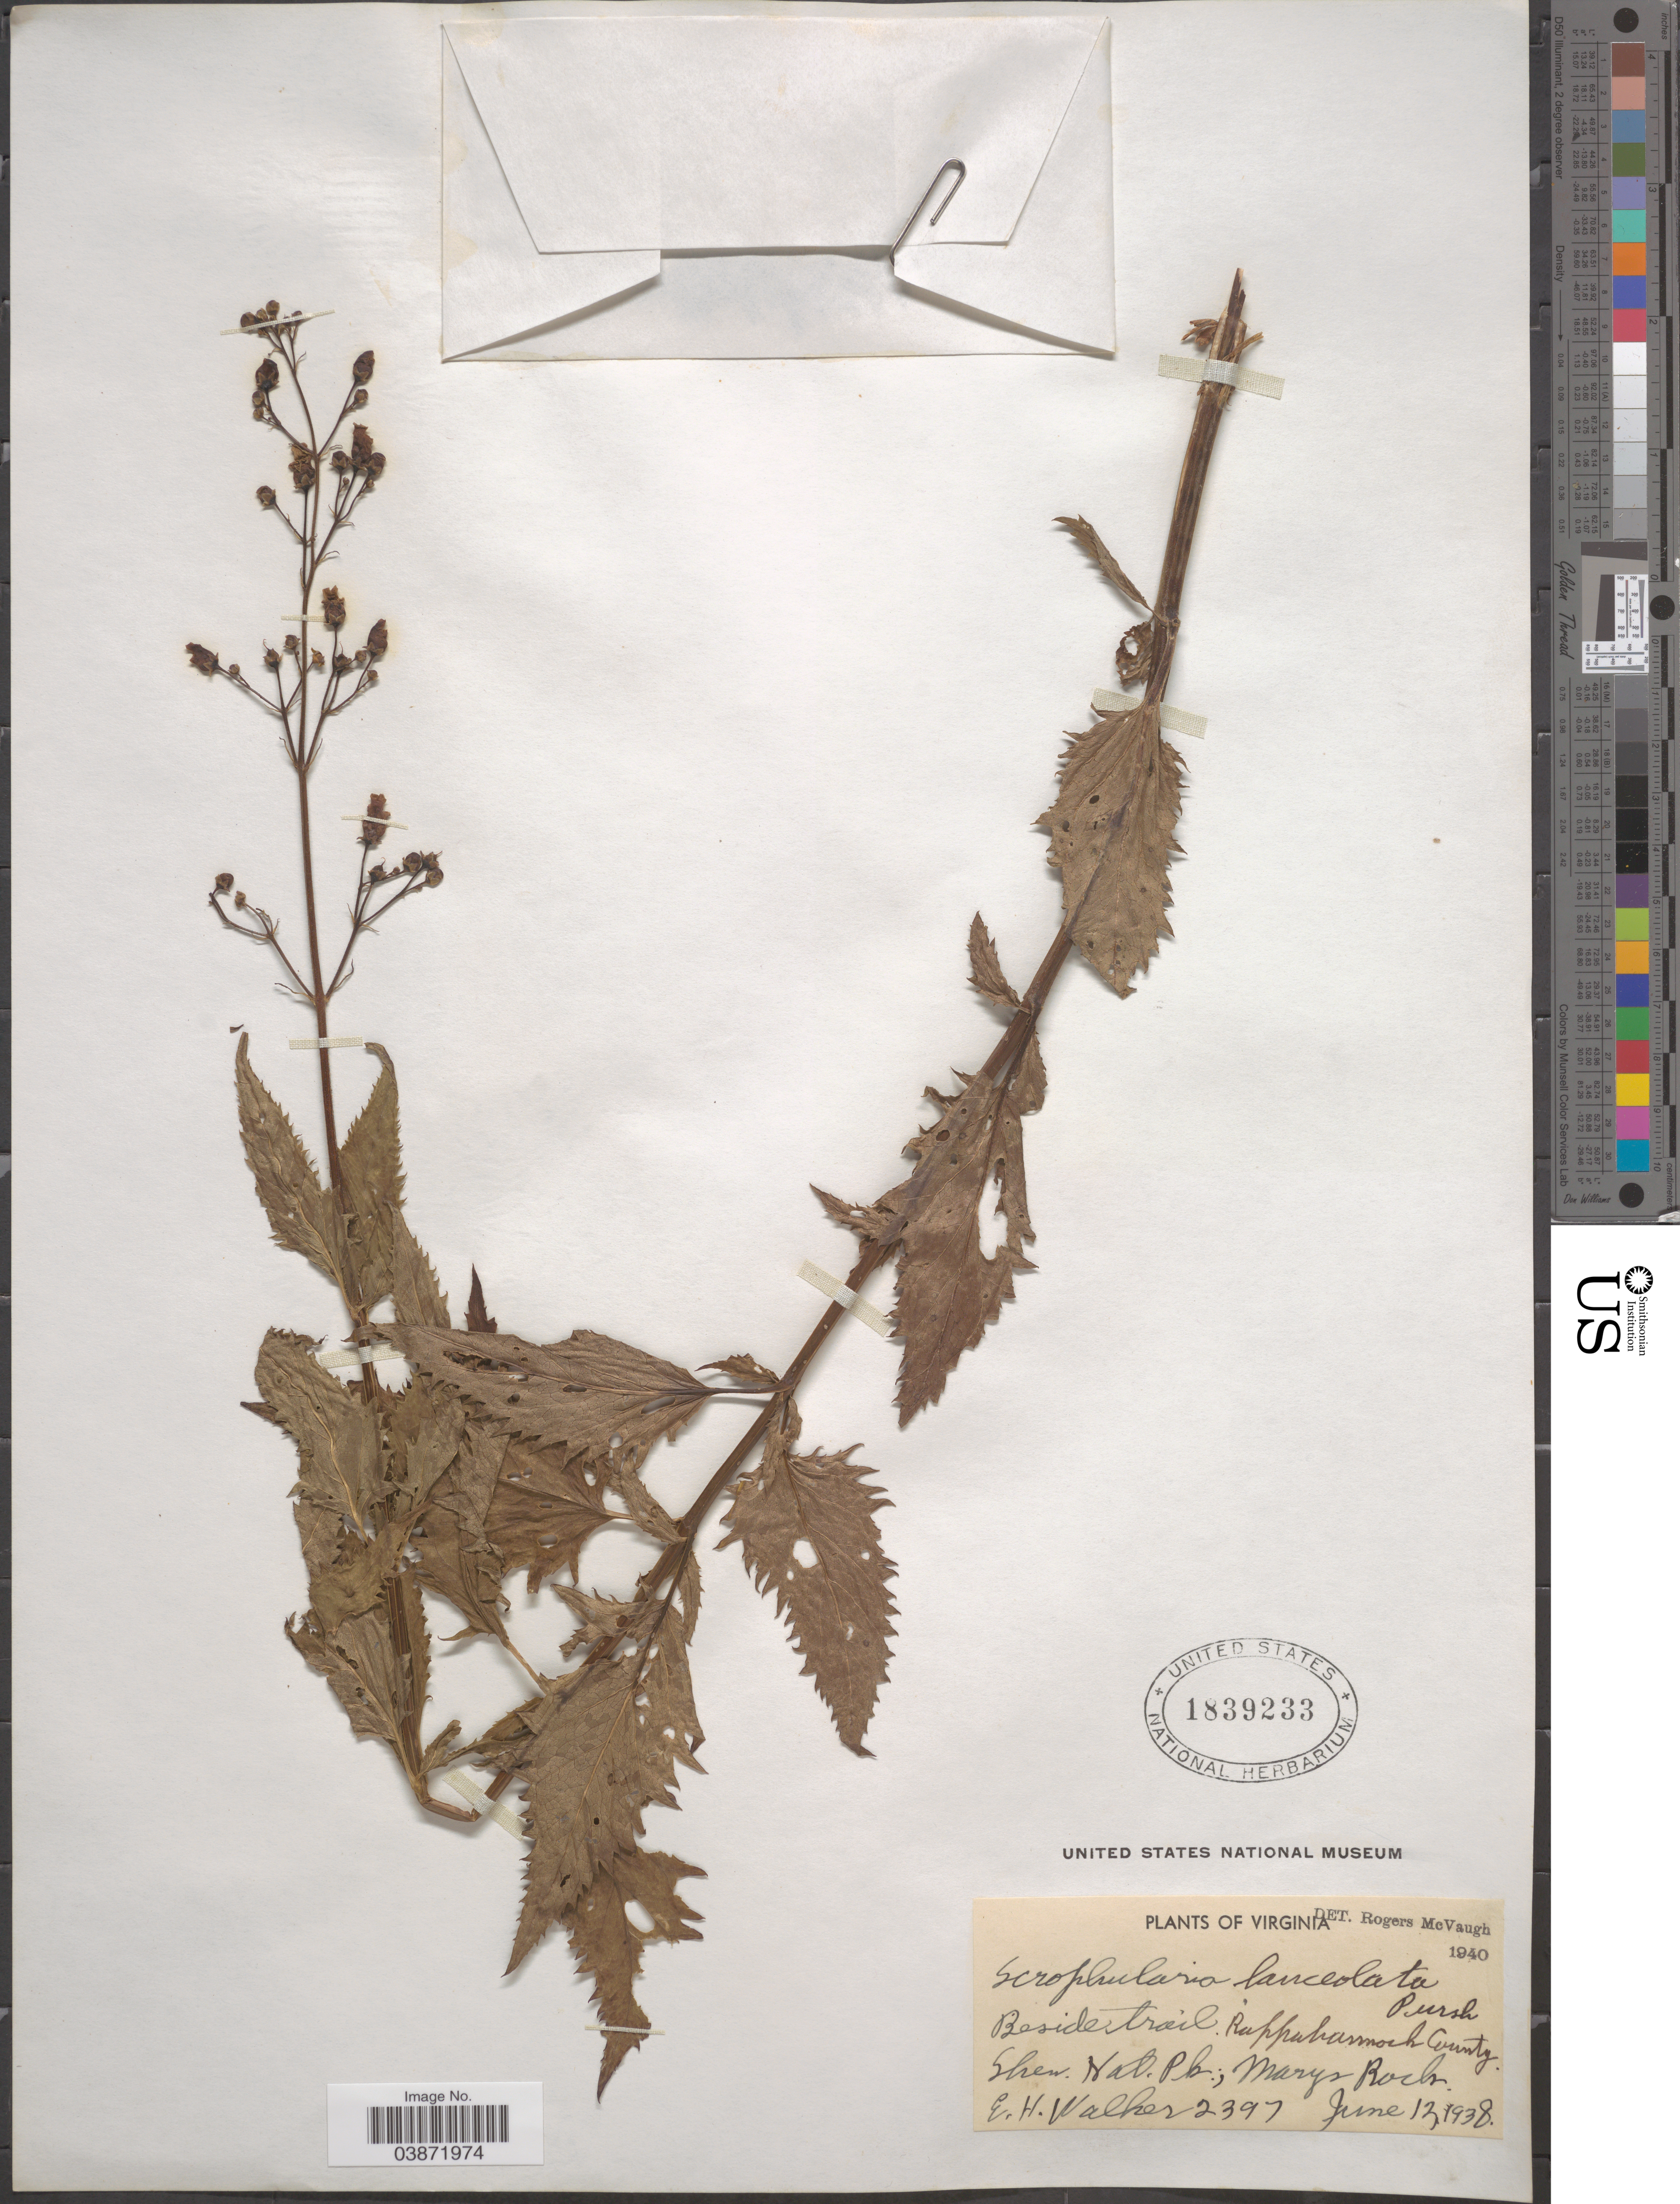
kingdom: Plantae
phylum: Tracheophyta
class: Magnoliopsida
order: Lamiales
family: Scrophulariaceae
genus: Scrophularia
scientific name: Scrophularia lanceolata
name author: Pursh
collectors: E. H. Walker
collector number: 2397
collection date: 1938-06-12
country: United States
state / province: Virginia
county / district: Rappahannock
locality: Shen. Nat. Pk.; Marys Rock.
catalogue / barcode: US 1839233